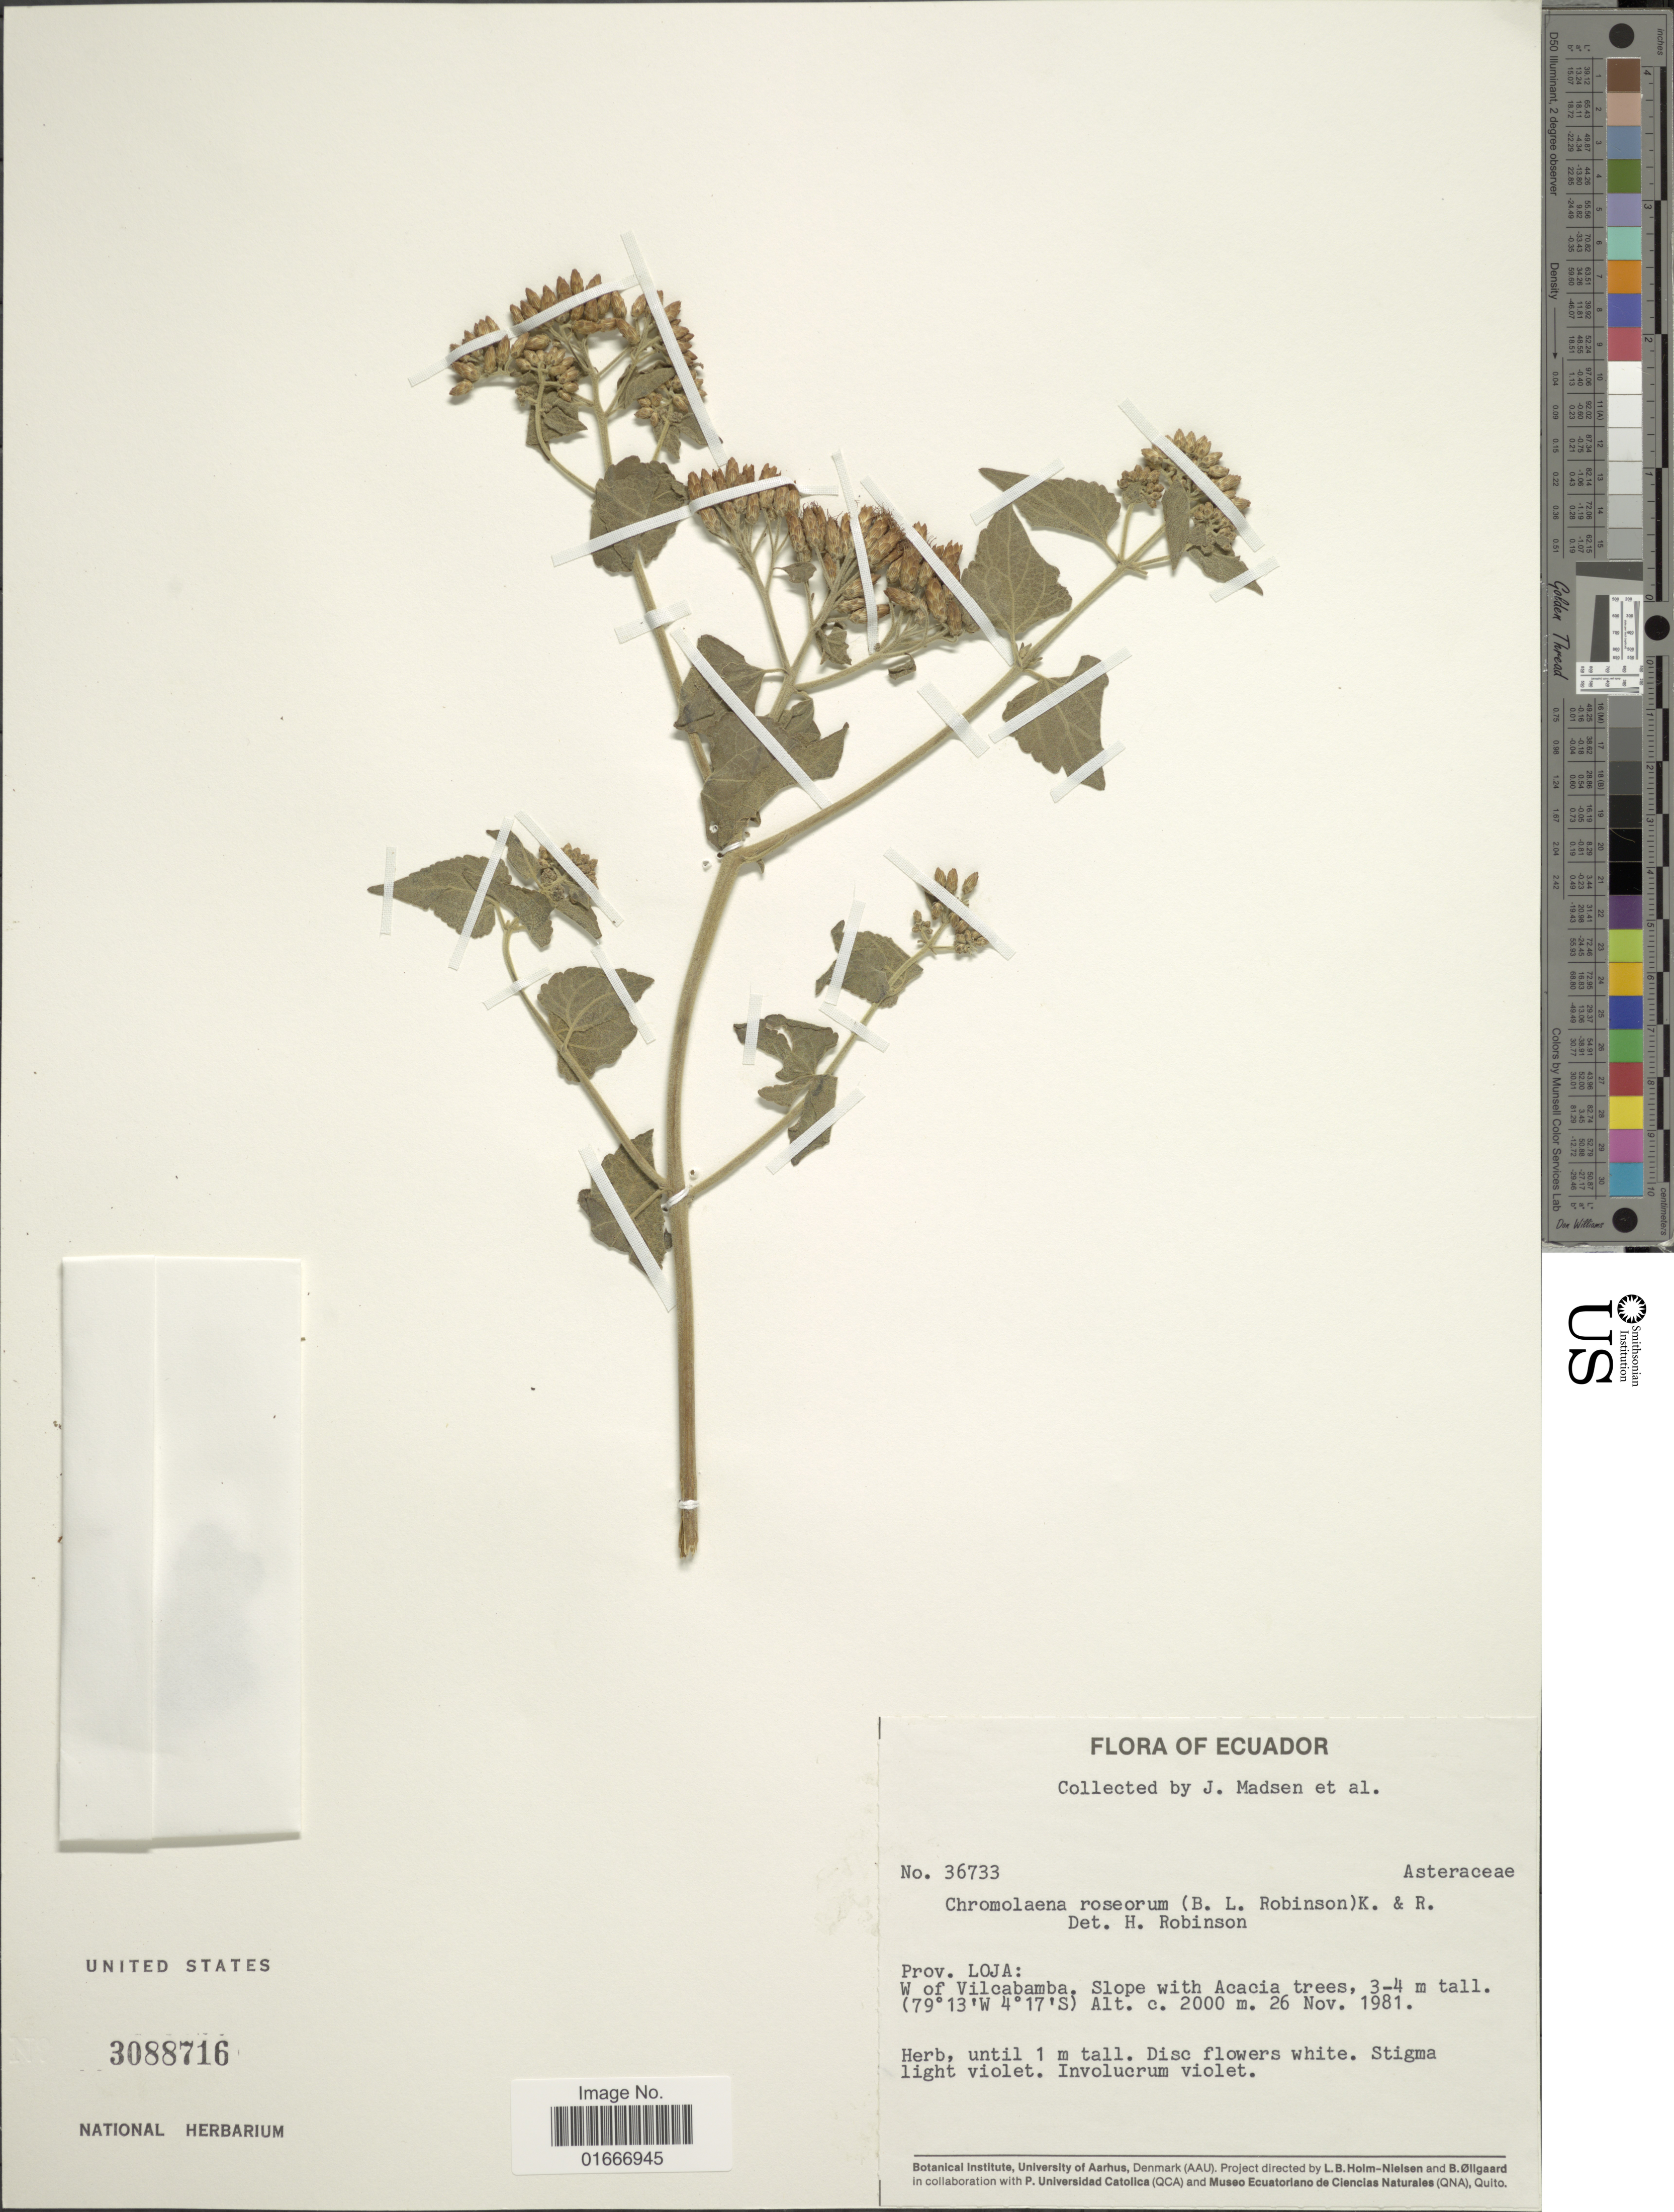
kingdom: Plantae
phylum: Tracheophyta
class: Magnoliopsida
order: Asterales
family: Asteraceae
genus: Chromolaena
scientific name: Chromolaena roseorum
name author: (B.L. Rob.) R.M. King & H. Rob.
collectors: J. Madsen & et al.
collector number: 36733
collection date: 1981-11-26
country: Ecuador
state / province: Loja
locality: W. of Vilcabamba, Slope with Acacia tress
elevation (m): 2000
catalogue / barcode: US 3088716